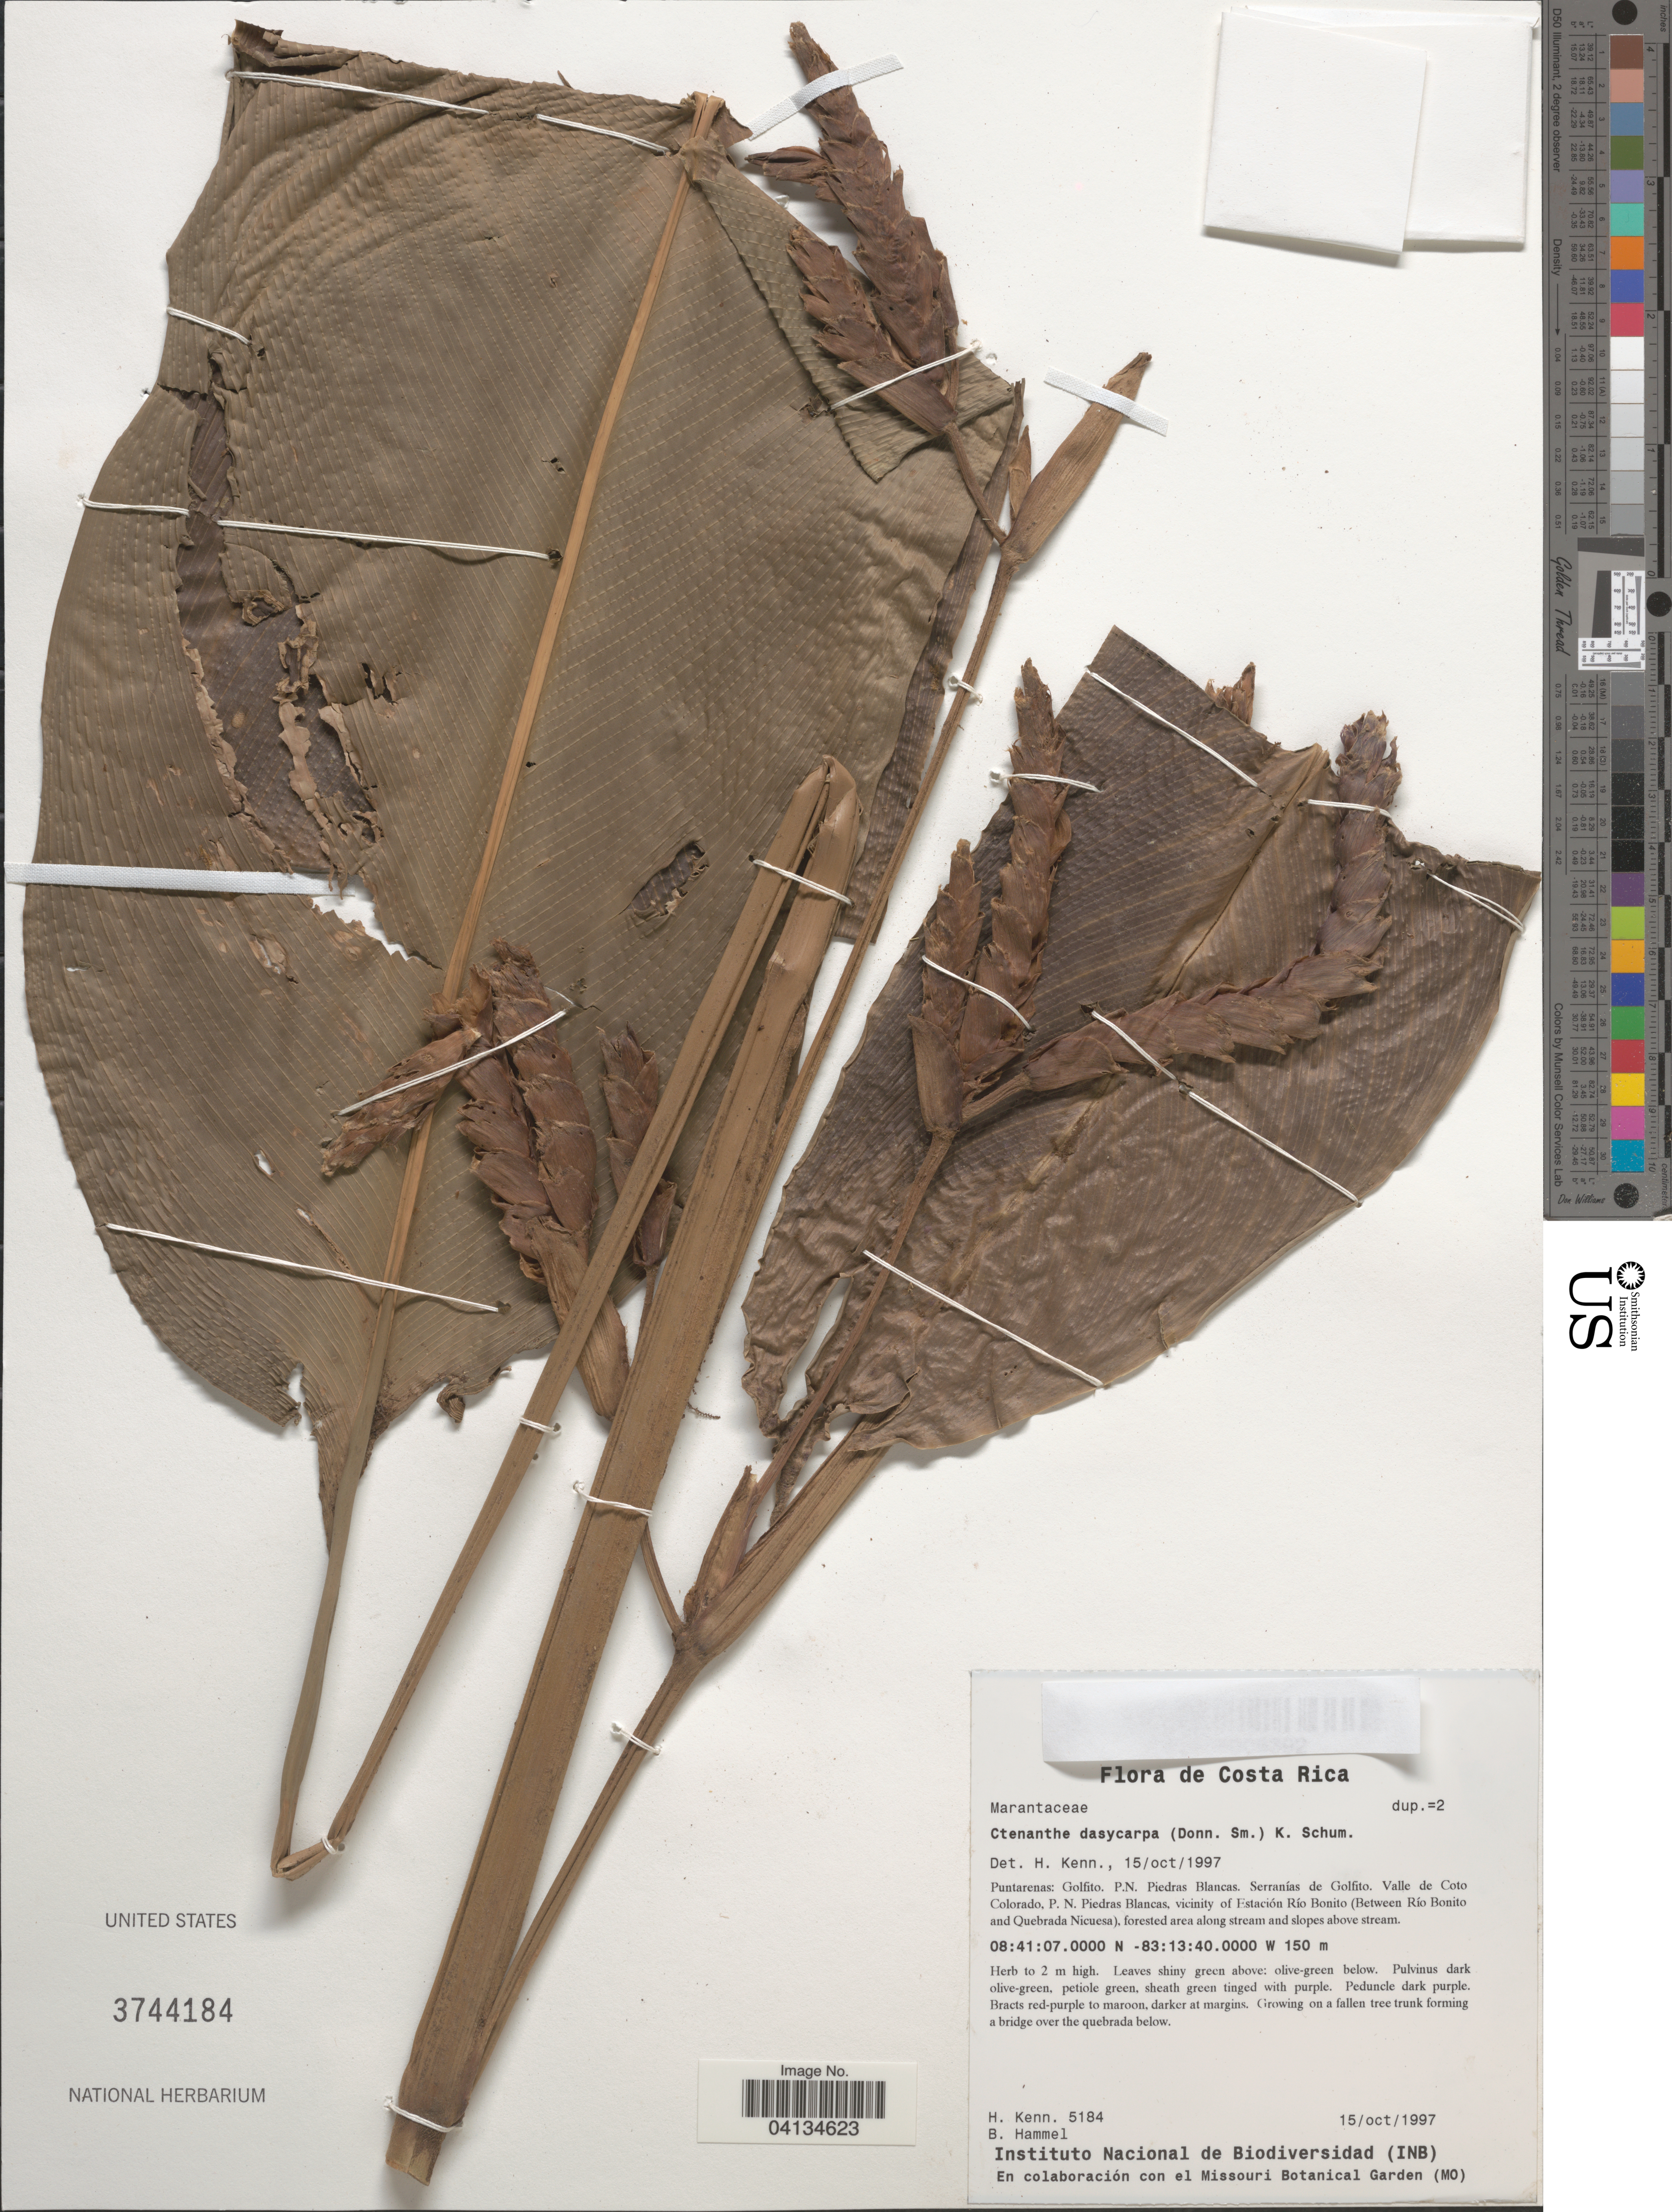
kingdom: Plantae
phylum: Tracheophyta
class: Liliopsida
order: Zingiberales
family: Marantaceae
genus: Ctenanthe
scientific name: Ctenanthe dasycarpa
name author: (Donn. Sm.) K. Schum.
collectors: H. Kenn. & B. Hammel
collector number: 5184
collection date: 1997-10-15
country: Costa Rica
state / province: Puntarenas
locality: Golfito. P.N. Piedras Blancas. Serranías de Golfito. Valle de Coto Colorado, P.N. Piedras Blancas, vicinity of Estación Río Bonito (Between Río Bonito and Quebrada Nicuesa).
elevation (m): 150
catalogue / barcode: US 3744184